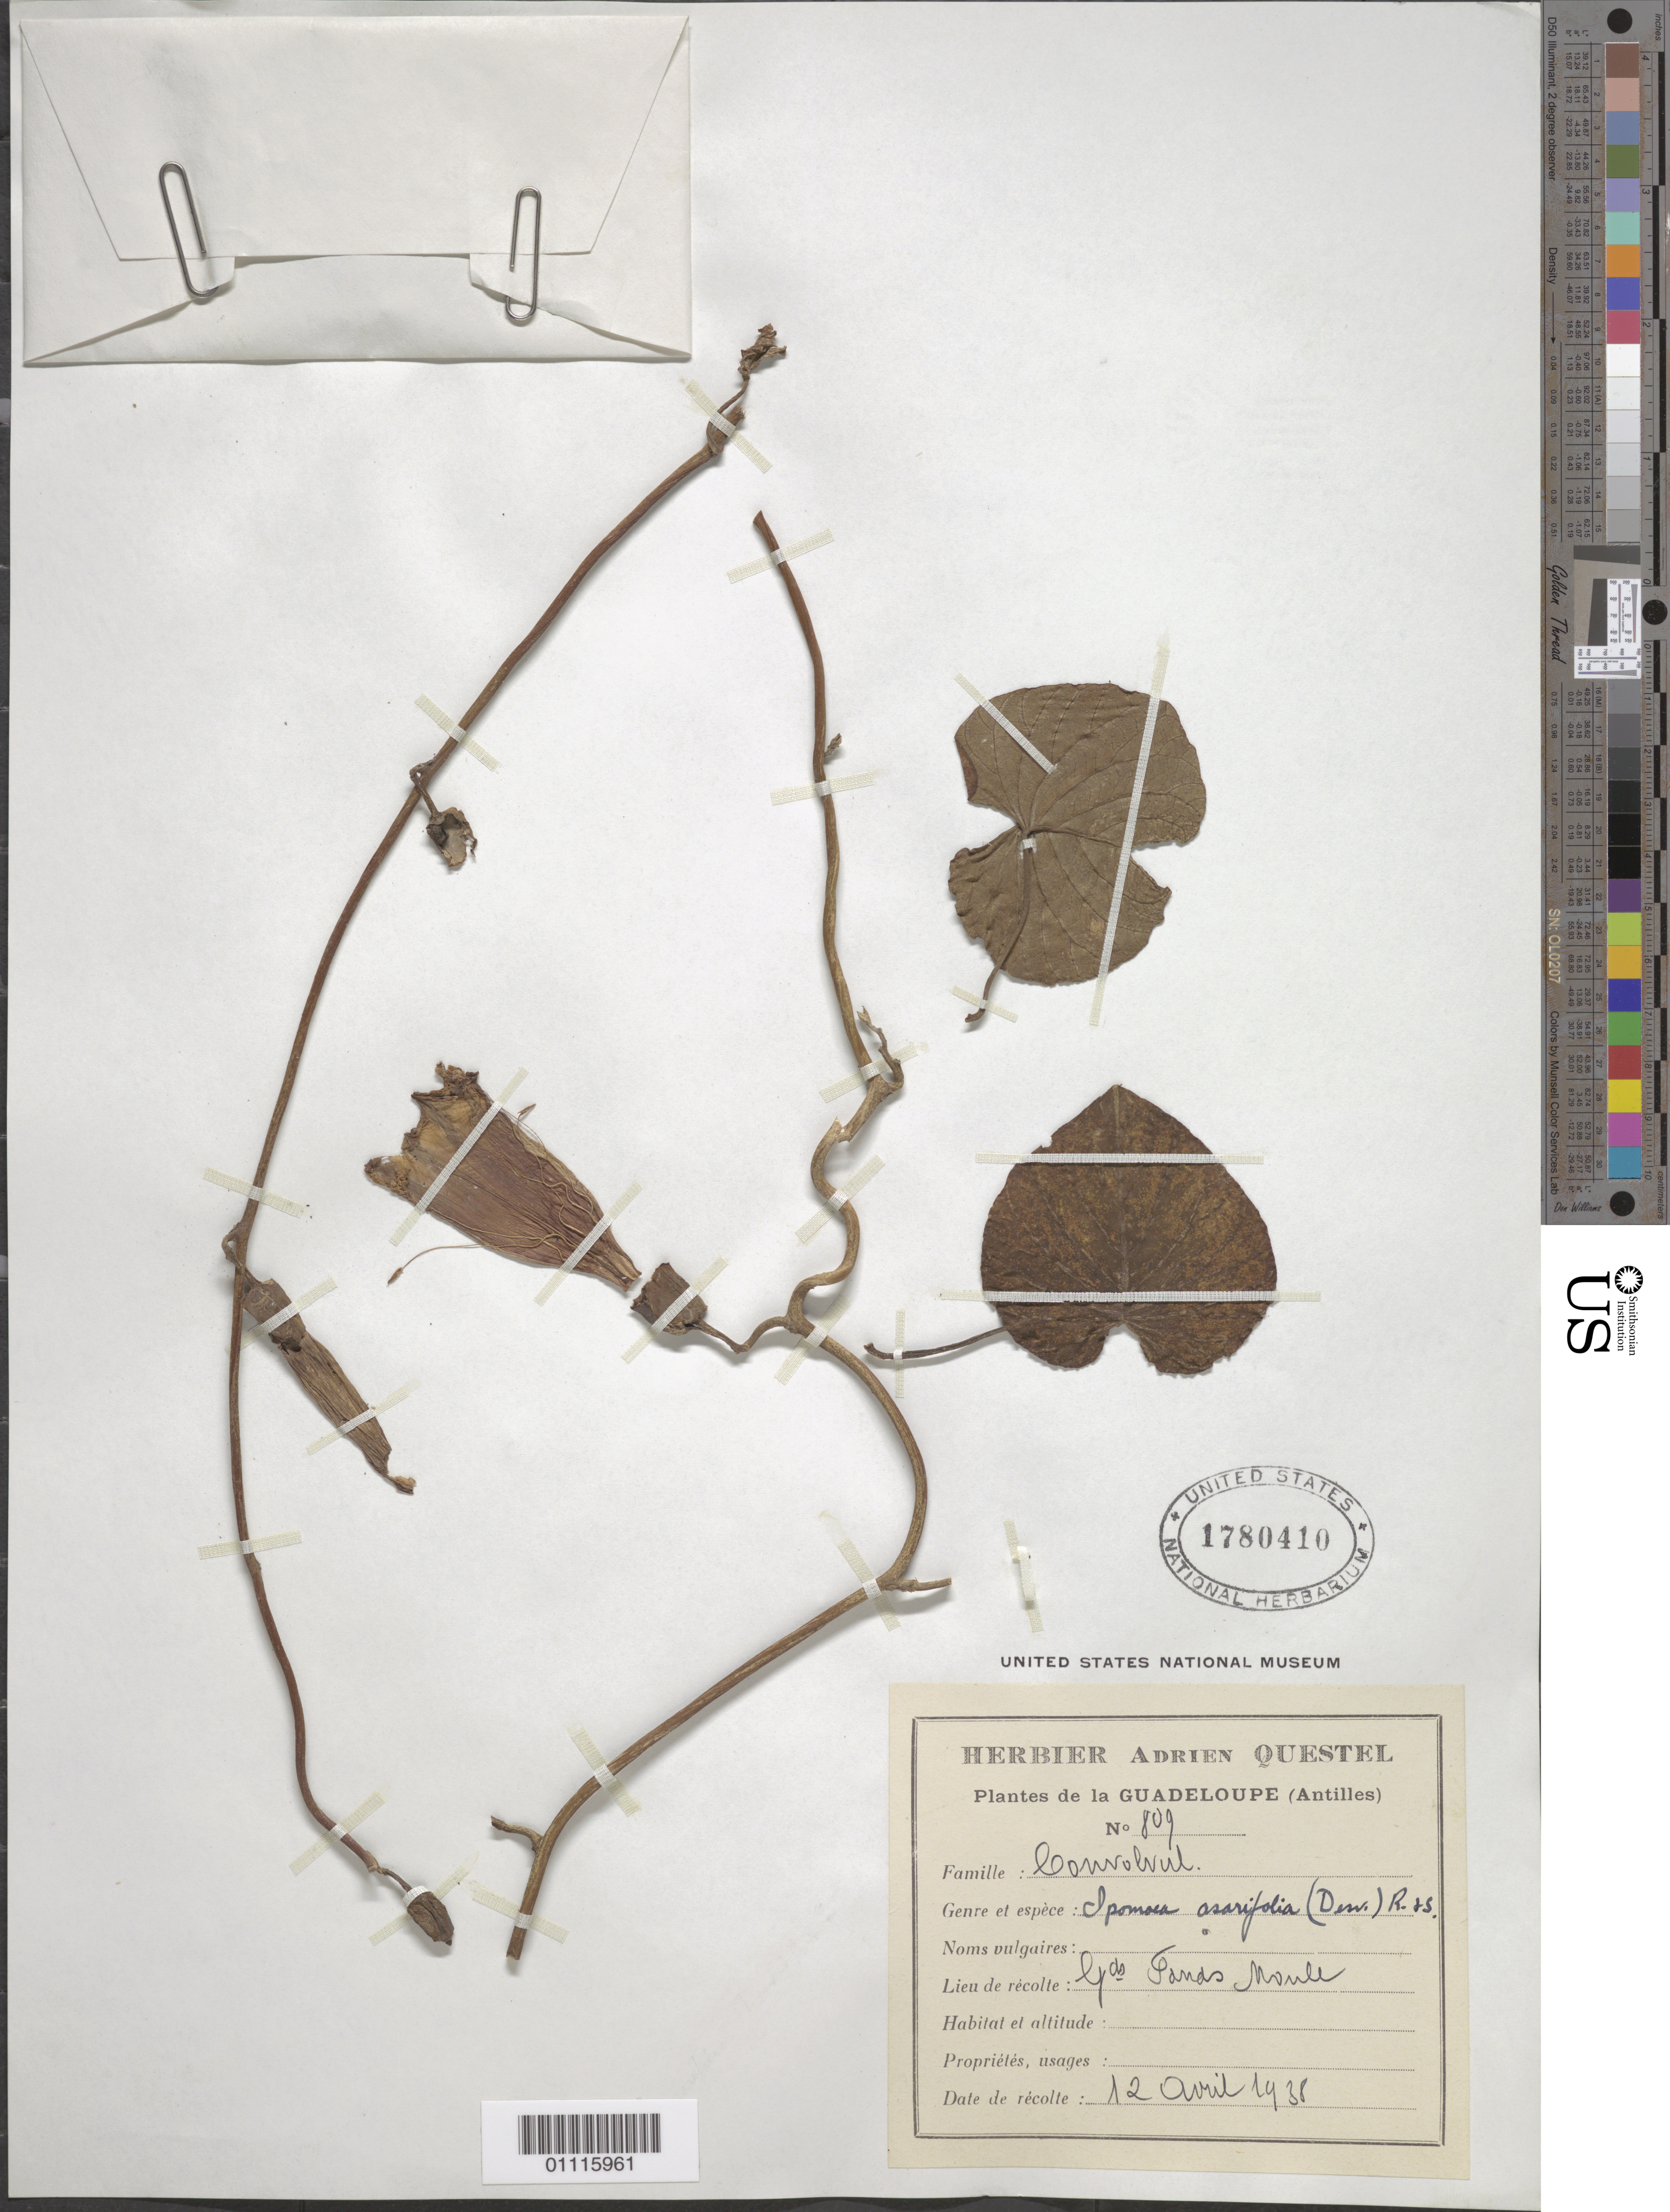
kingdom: Plantae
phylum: Tracheophyta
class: Magnoliopsida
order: Solanales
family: Convolvulaceae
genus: Ipomoea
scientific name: Ipomoea calantha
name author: Griseb.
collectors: A. Questel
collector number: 809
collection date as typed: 12 Apr 1938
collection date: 1938-04-12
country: Guadeloupe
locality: Gds Fonds Moule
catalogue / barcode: US 1780410